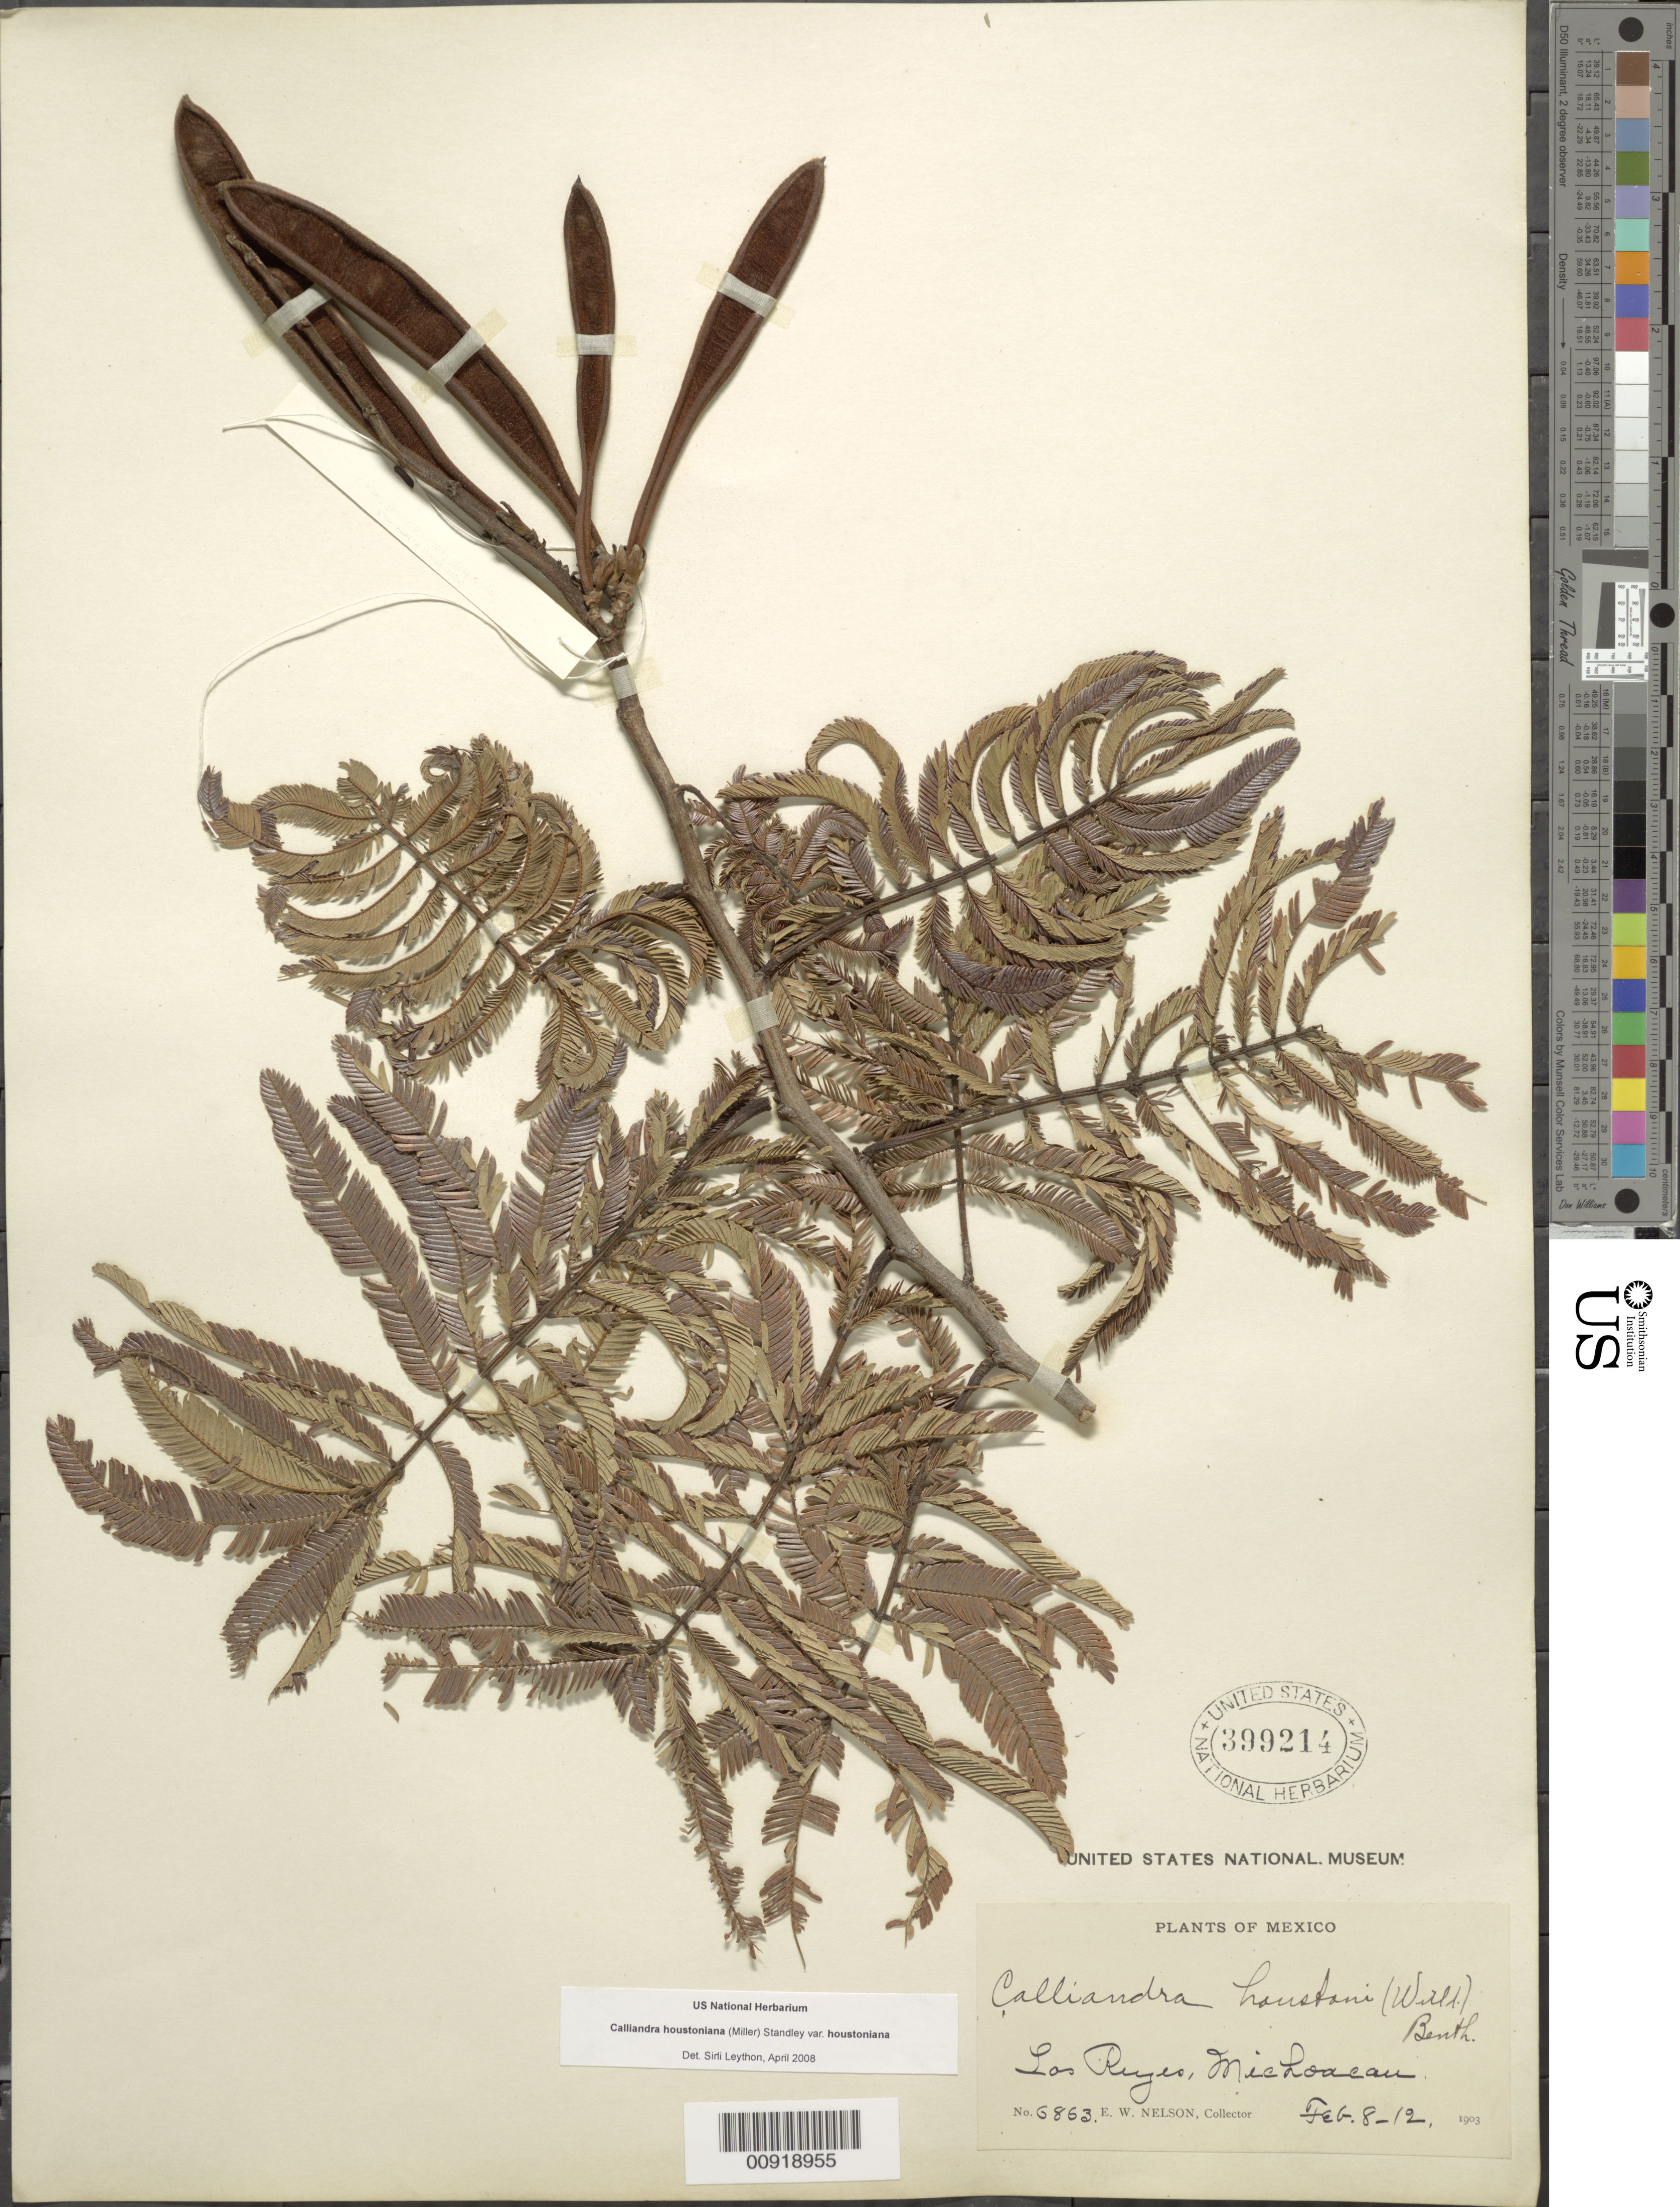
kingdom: Plantae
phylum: Tracheophyta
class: Magnoliopsida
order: Fabales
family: Fabaceae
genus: Calliandra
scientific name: Calliandra houstoniana var. houstoniana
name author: (Mill.) Standl.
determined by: Leython, S.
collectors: E. W. Nelson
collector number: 6863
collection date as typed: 08 Feb 1903 to 12 Feb 1903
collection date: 1903-02-08/1903-02-12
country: Mexico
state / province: Michoacán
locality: Los Reyes, Michoacán.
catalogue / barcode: US 399214